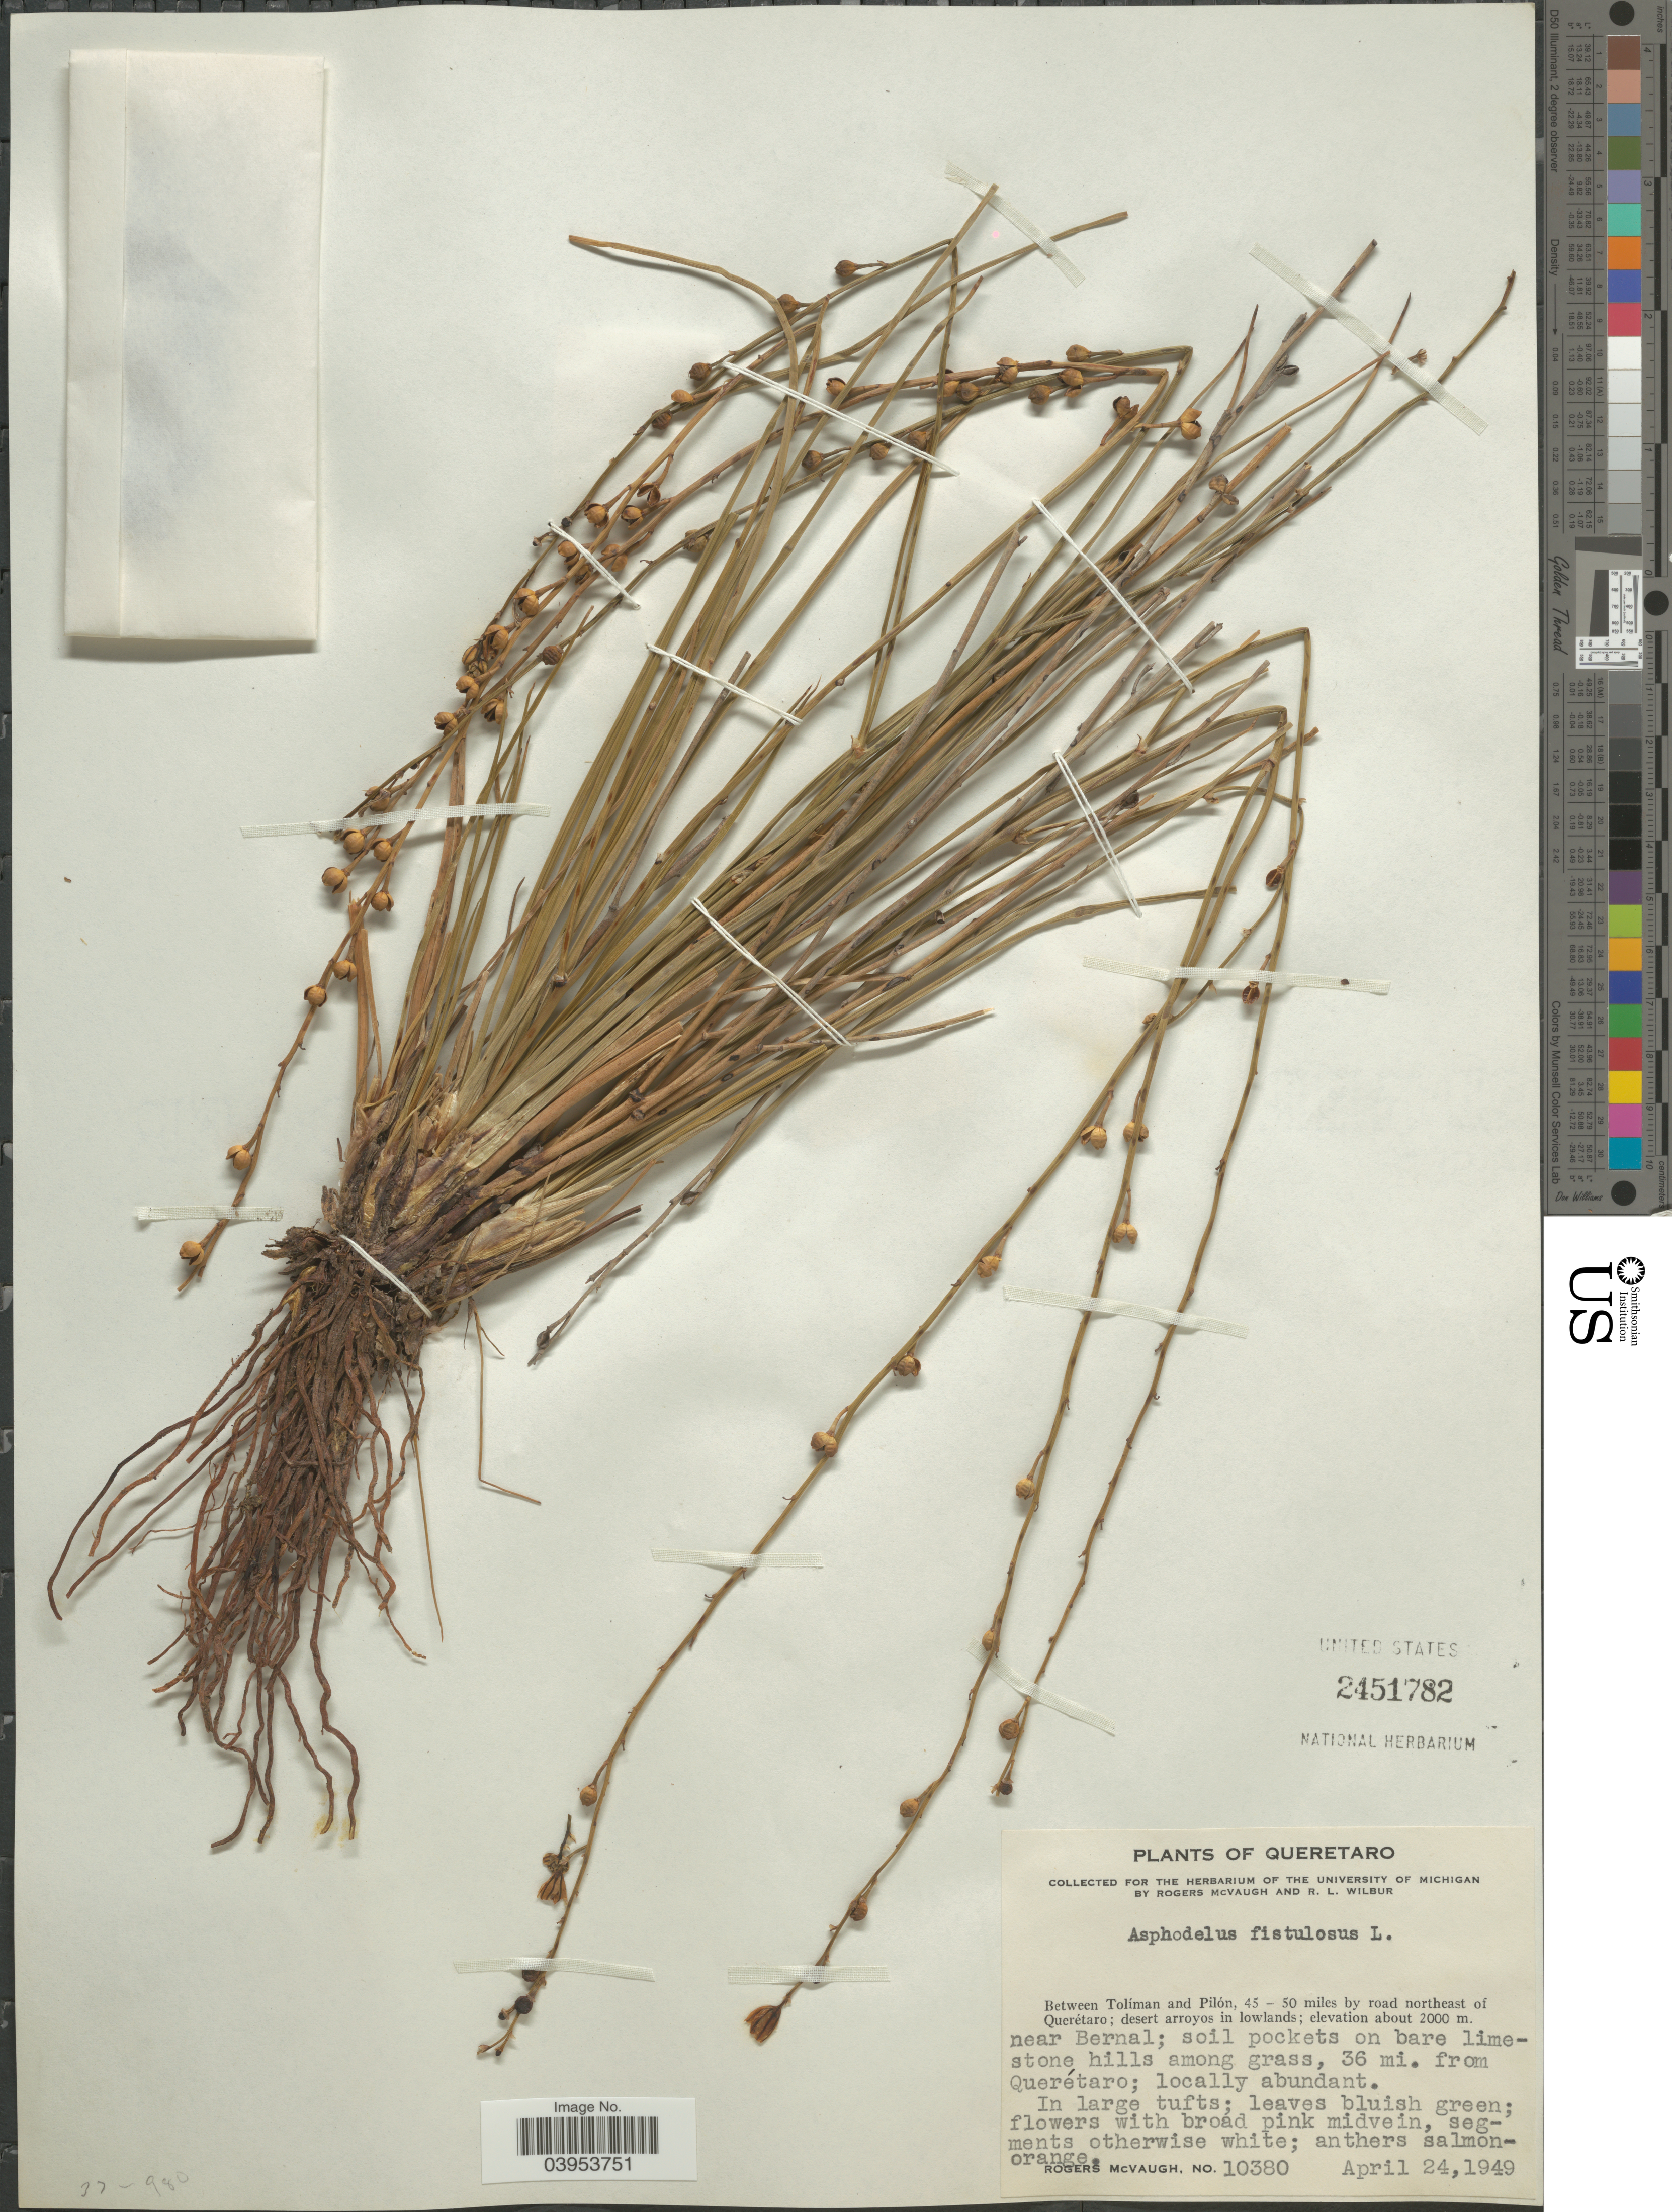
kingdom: Plantae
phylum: Tracheophyta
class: Liliopsida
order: Asparagales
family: Asphodelaceae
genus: Asphodelus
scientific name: Asphodelus fistulosus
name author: L.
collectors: R. McVaugh & R. L. Wilbur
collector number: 10380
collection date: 1949-04-24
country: Mexico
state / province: Querétaro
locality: Between Tolíman and Pilón, 45-50 miles by road northeast of Querétaro; near Bernal, 36 mi. from Querétaro.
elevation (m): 2000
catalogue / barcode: US 2451782